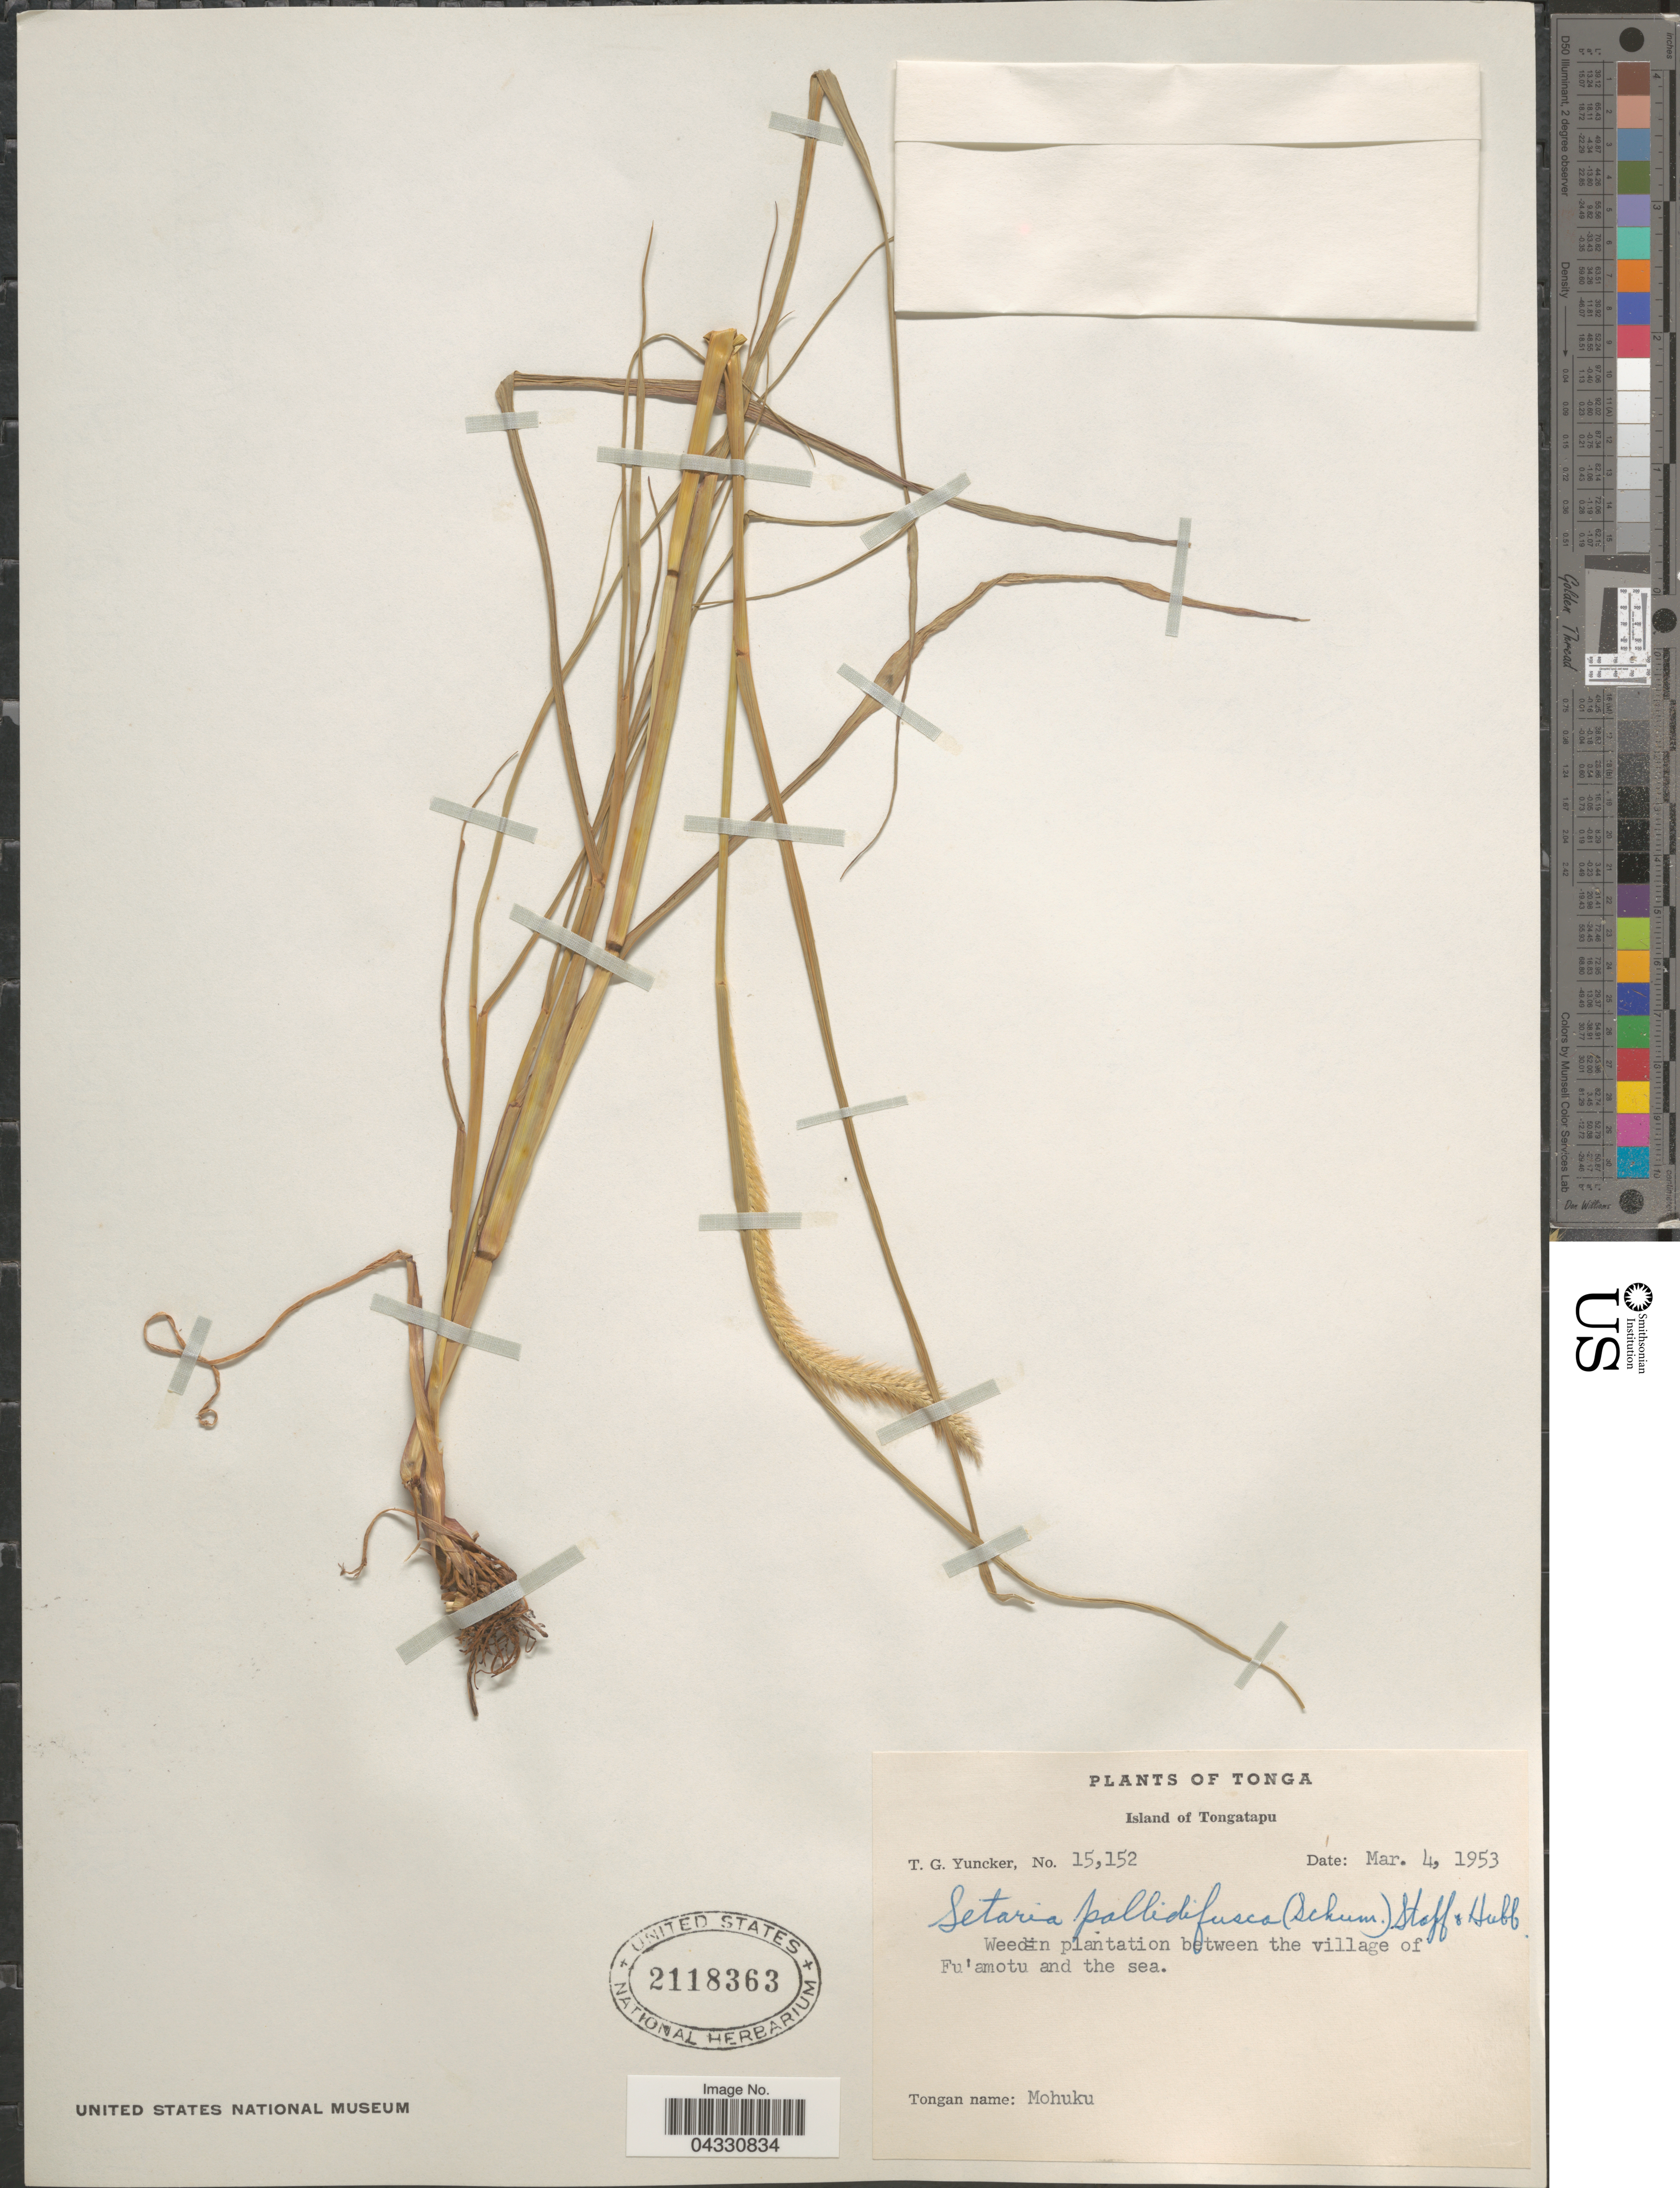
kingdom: Plantae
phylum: Tracheophyta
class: Liliopsida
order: Poales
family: Poaceae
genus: Setaria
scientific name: Setaria pallide-fusca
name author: (Schumach.) Stapf & C.E. Hubb.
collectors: T. G. Yuncker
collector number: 15152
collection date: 1953-03-04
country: Tonga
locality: Island of Tongatapu. Weed in plantation between the village of Fu'amotu and the sea.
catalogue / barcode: US 2118363